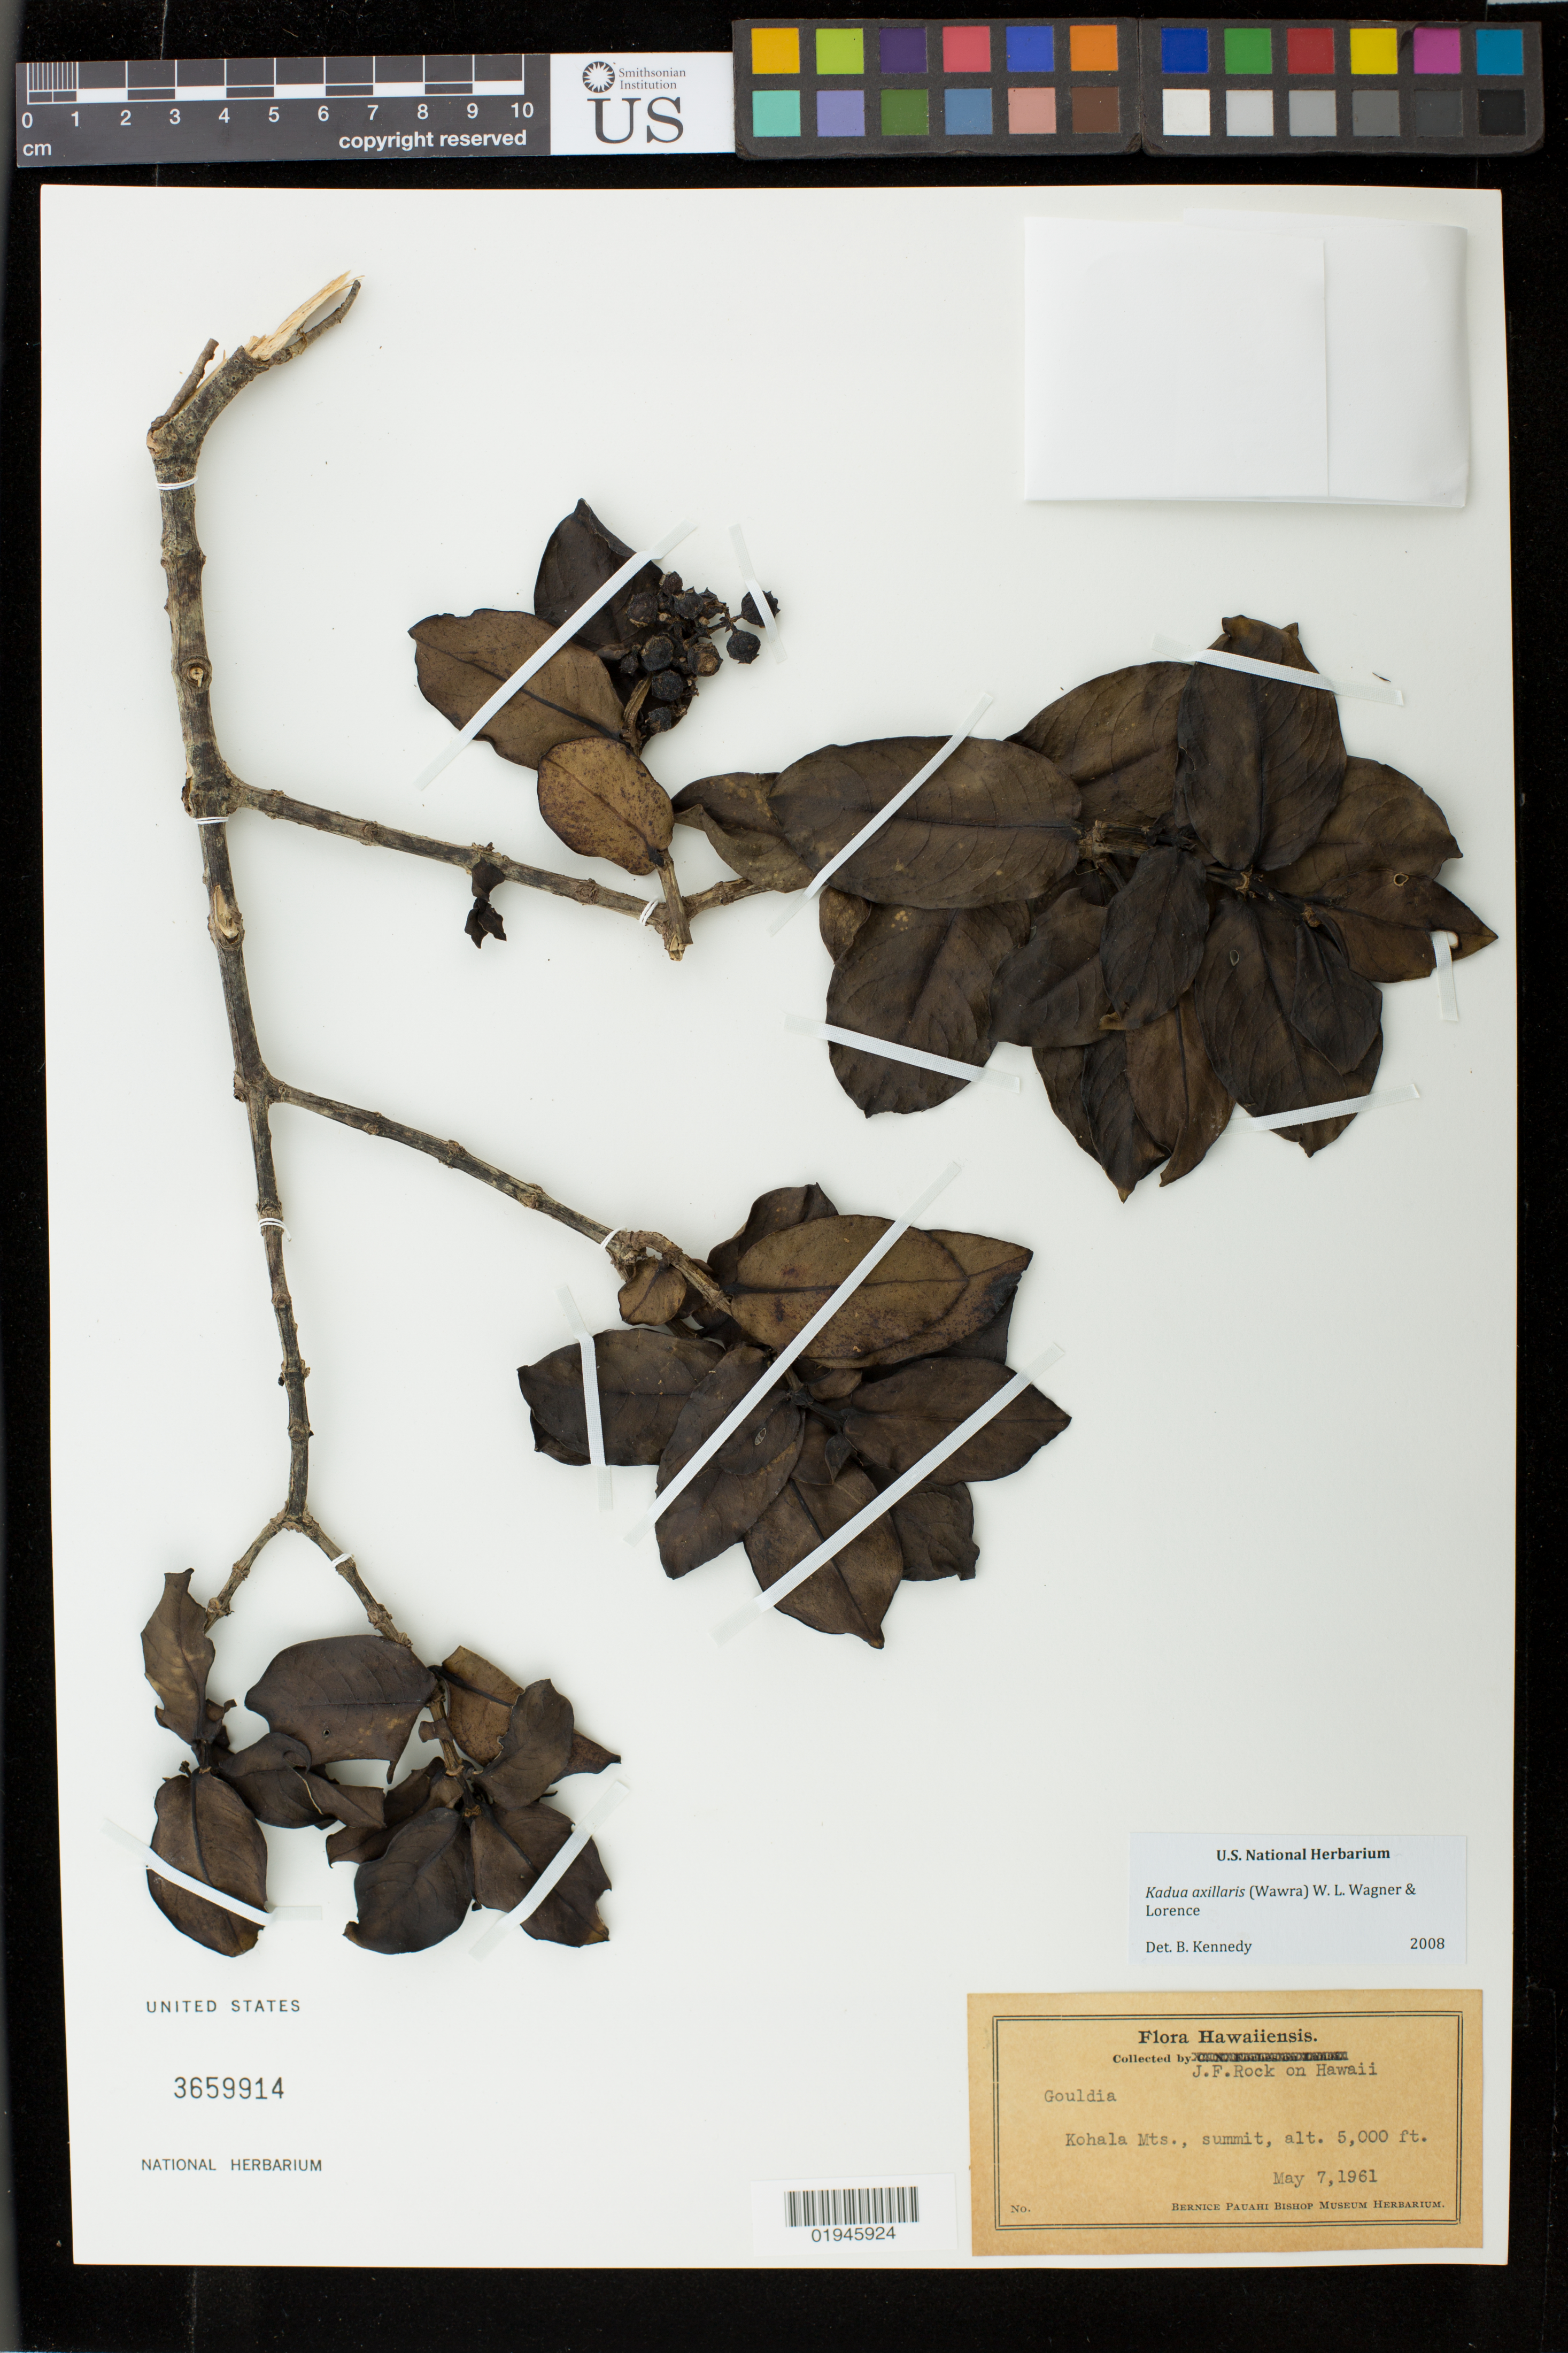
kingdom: Plantae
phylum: Tracheophyta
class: Magnoliopsida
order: Gentianales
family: Rubiaceae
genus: Kadua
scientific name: Kadua axillaris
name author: (Wawra) W.L. Wagner & Lorence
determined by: Kennedy, B.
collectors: J. F. Rock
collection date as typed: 7 May 1961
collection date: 1961-05-07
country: United States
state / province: Hawaii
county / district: Hawaii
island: Hawaii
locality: Kohala Mts., summit.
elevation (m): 1524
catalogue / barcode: US 3659914